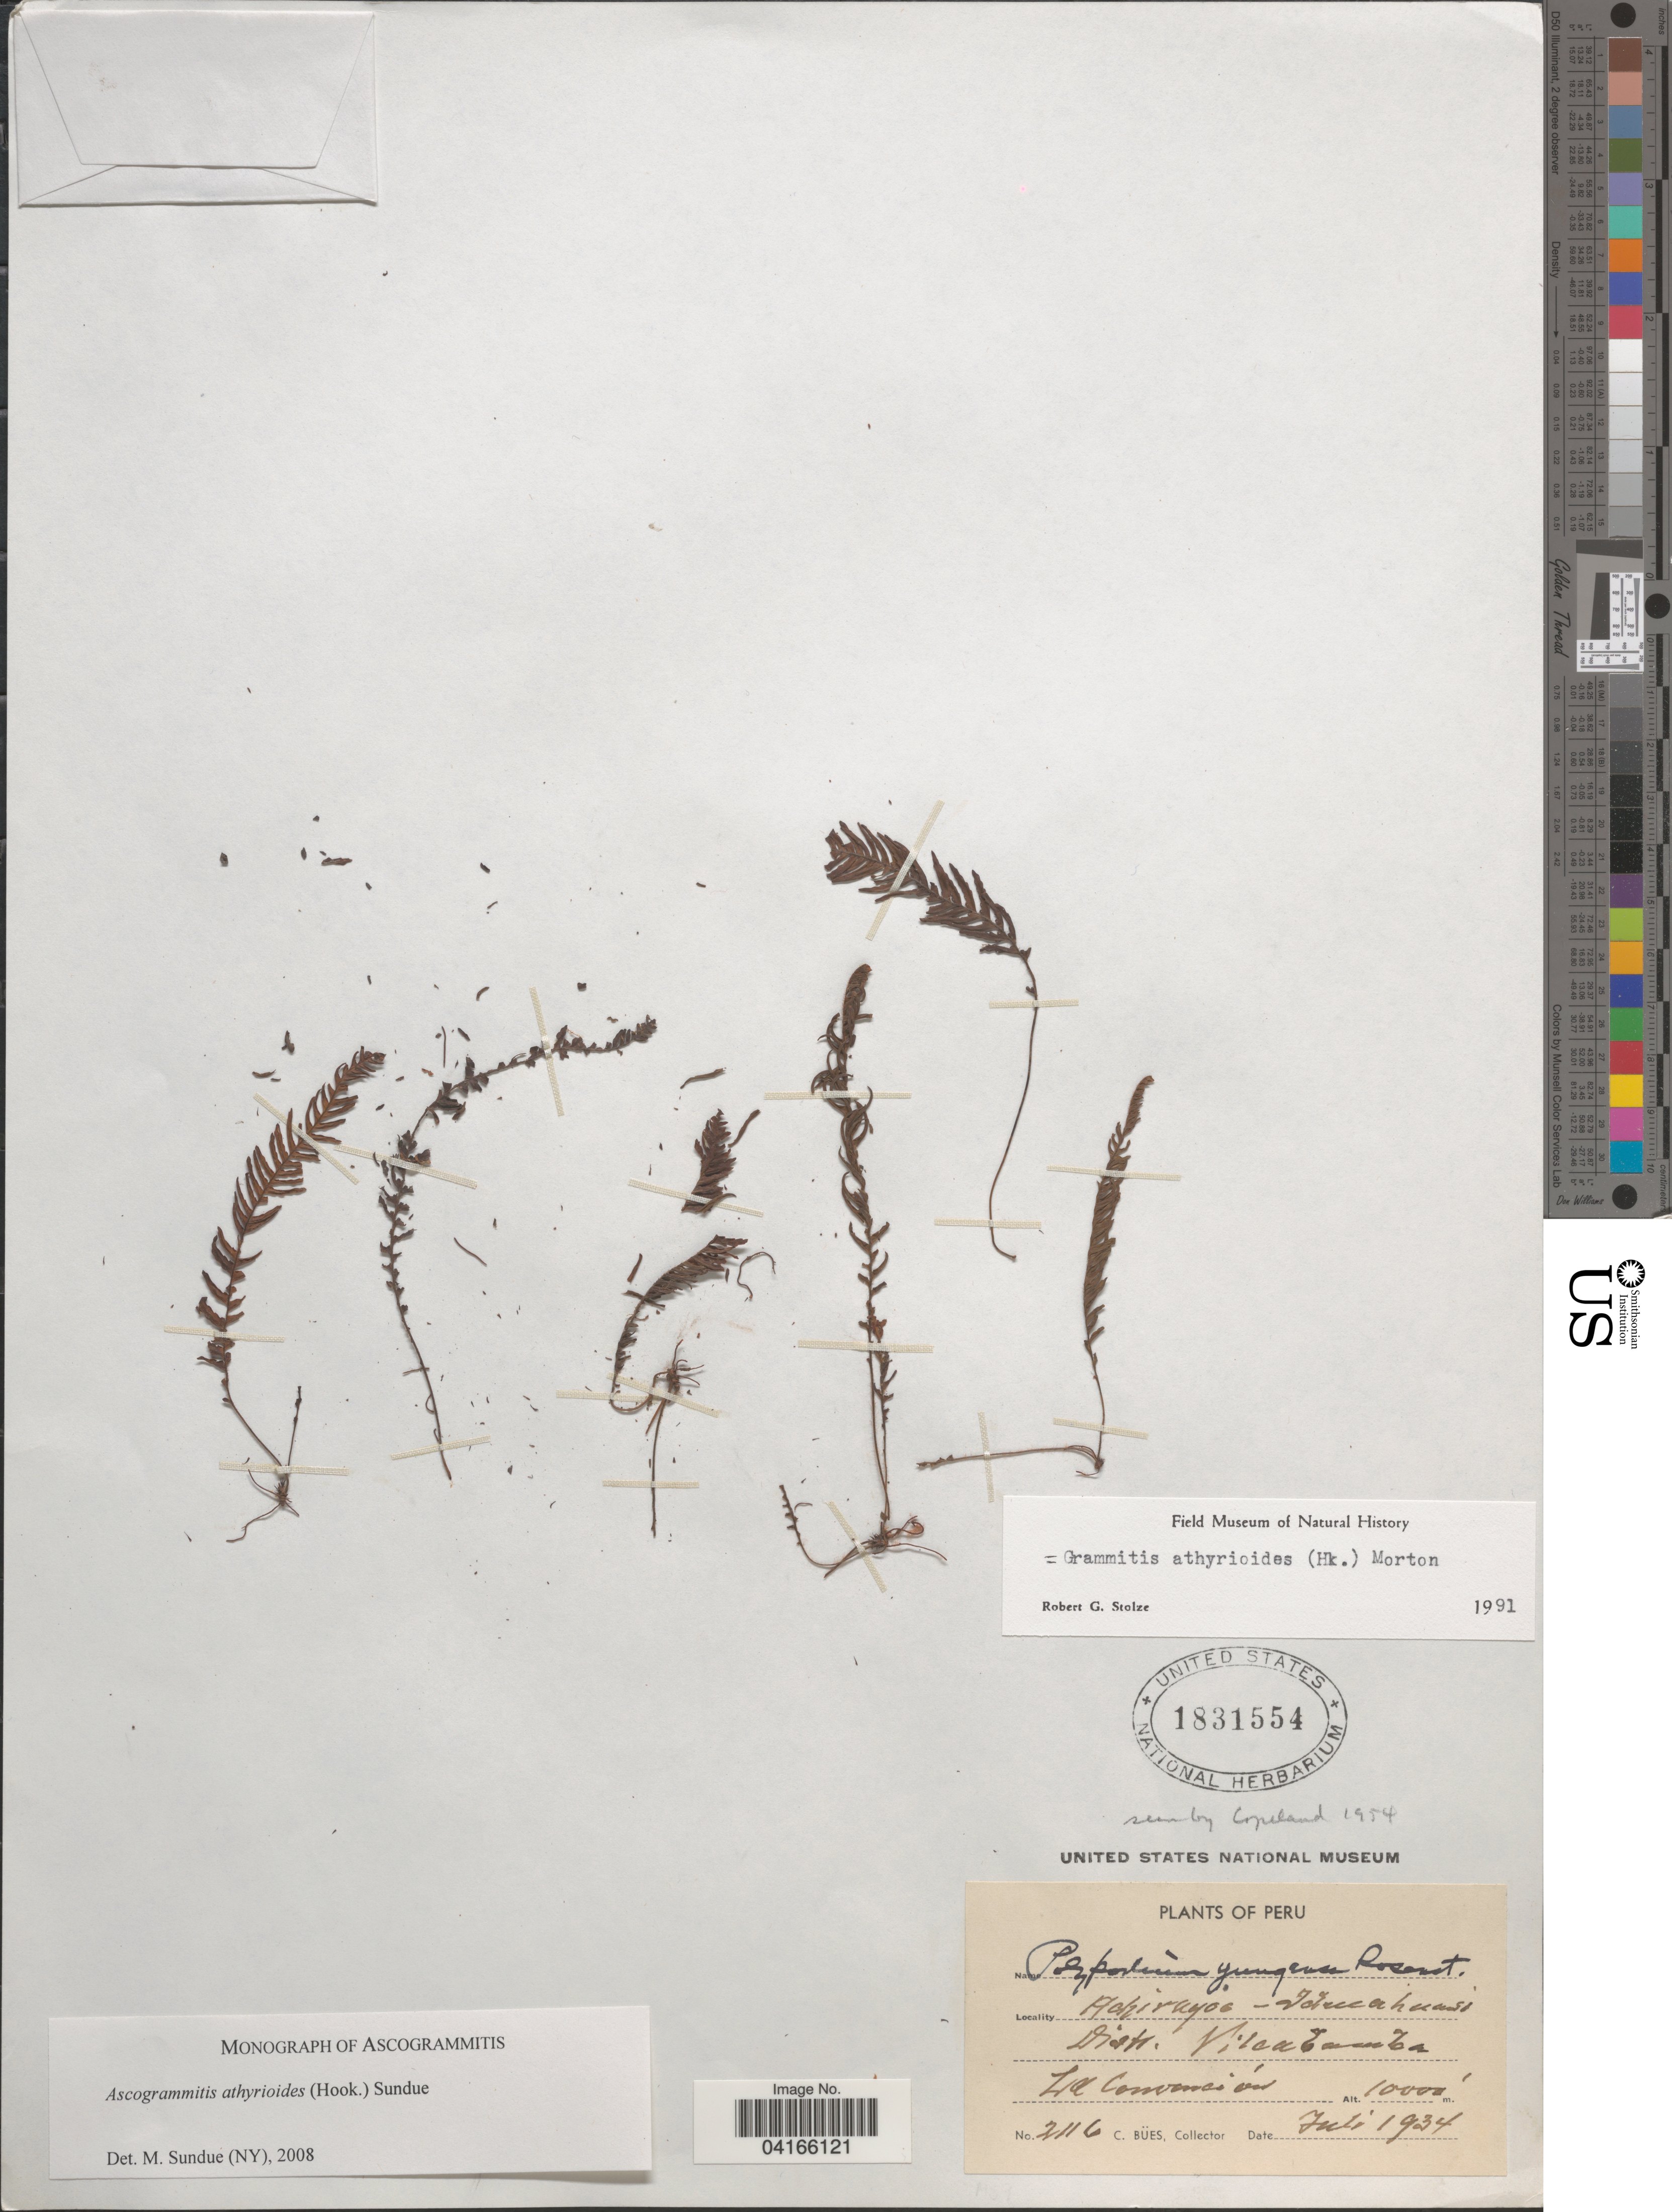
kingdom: Plantae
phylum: Tracheophyta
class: Polypodiopsida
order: Polypodiales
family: Polypodiaceae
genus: Ascogrammitis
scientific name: Ascogrammitis athyrioides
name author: (Hook.) Sundue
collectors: C. Buës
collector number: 2116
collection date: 1934-07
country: Peru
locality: Achirayos-Incahuasi. Distr. Vilcabamba. La Convención.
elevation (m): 305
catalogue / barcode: US 1831554